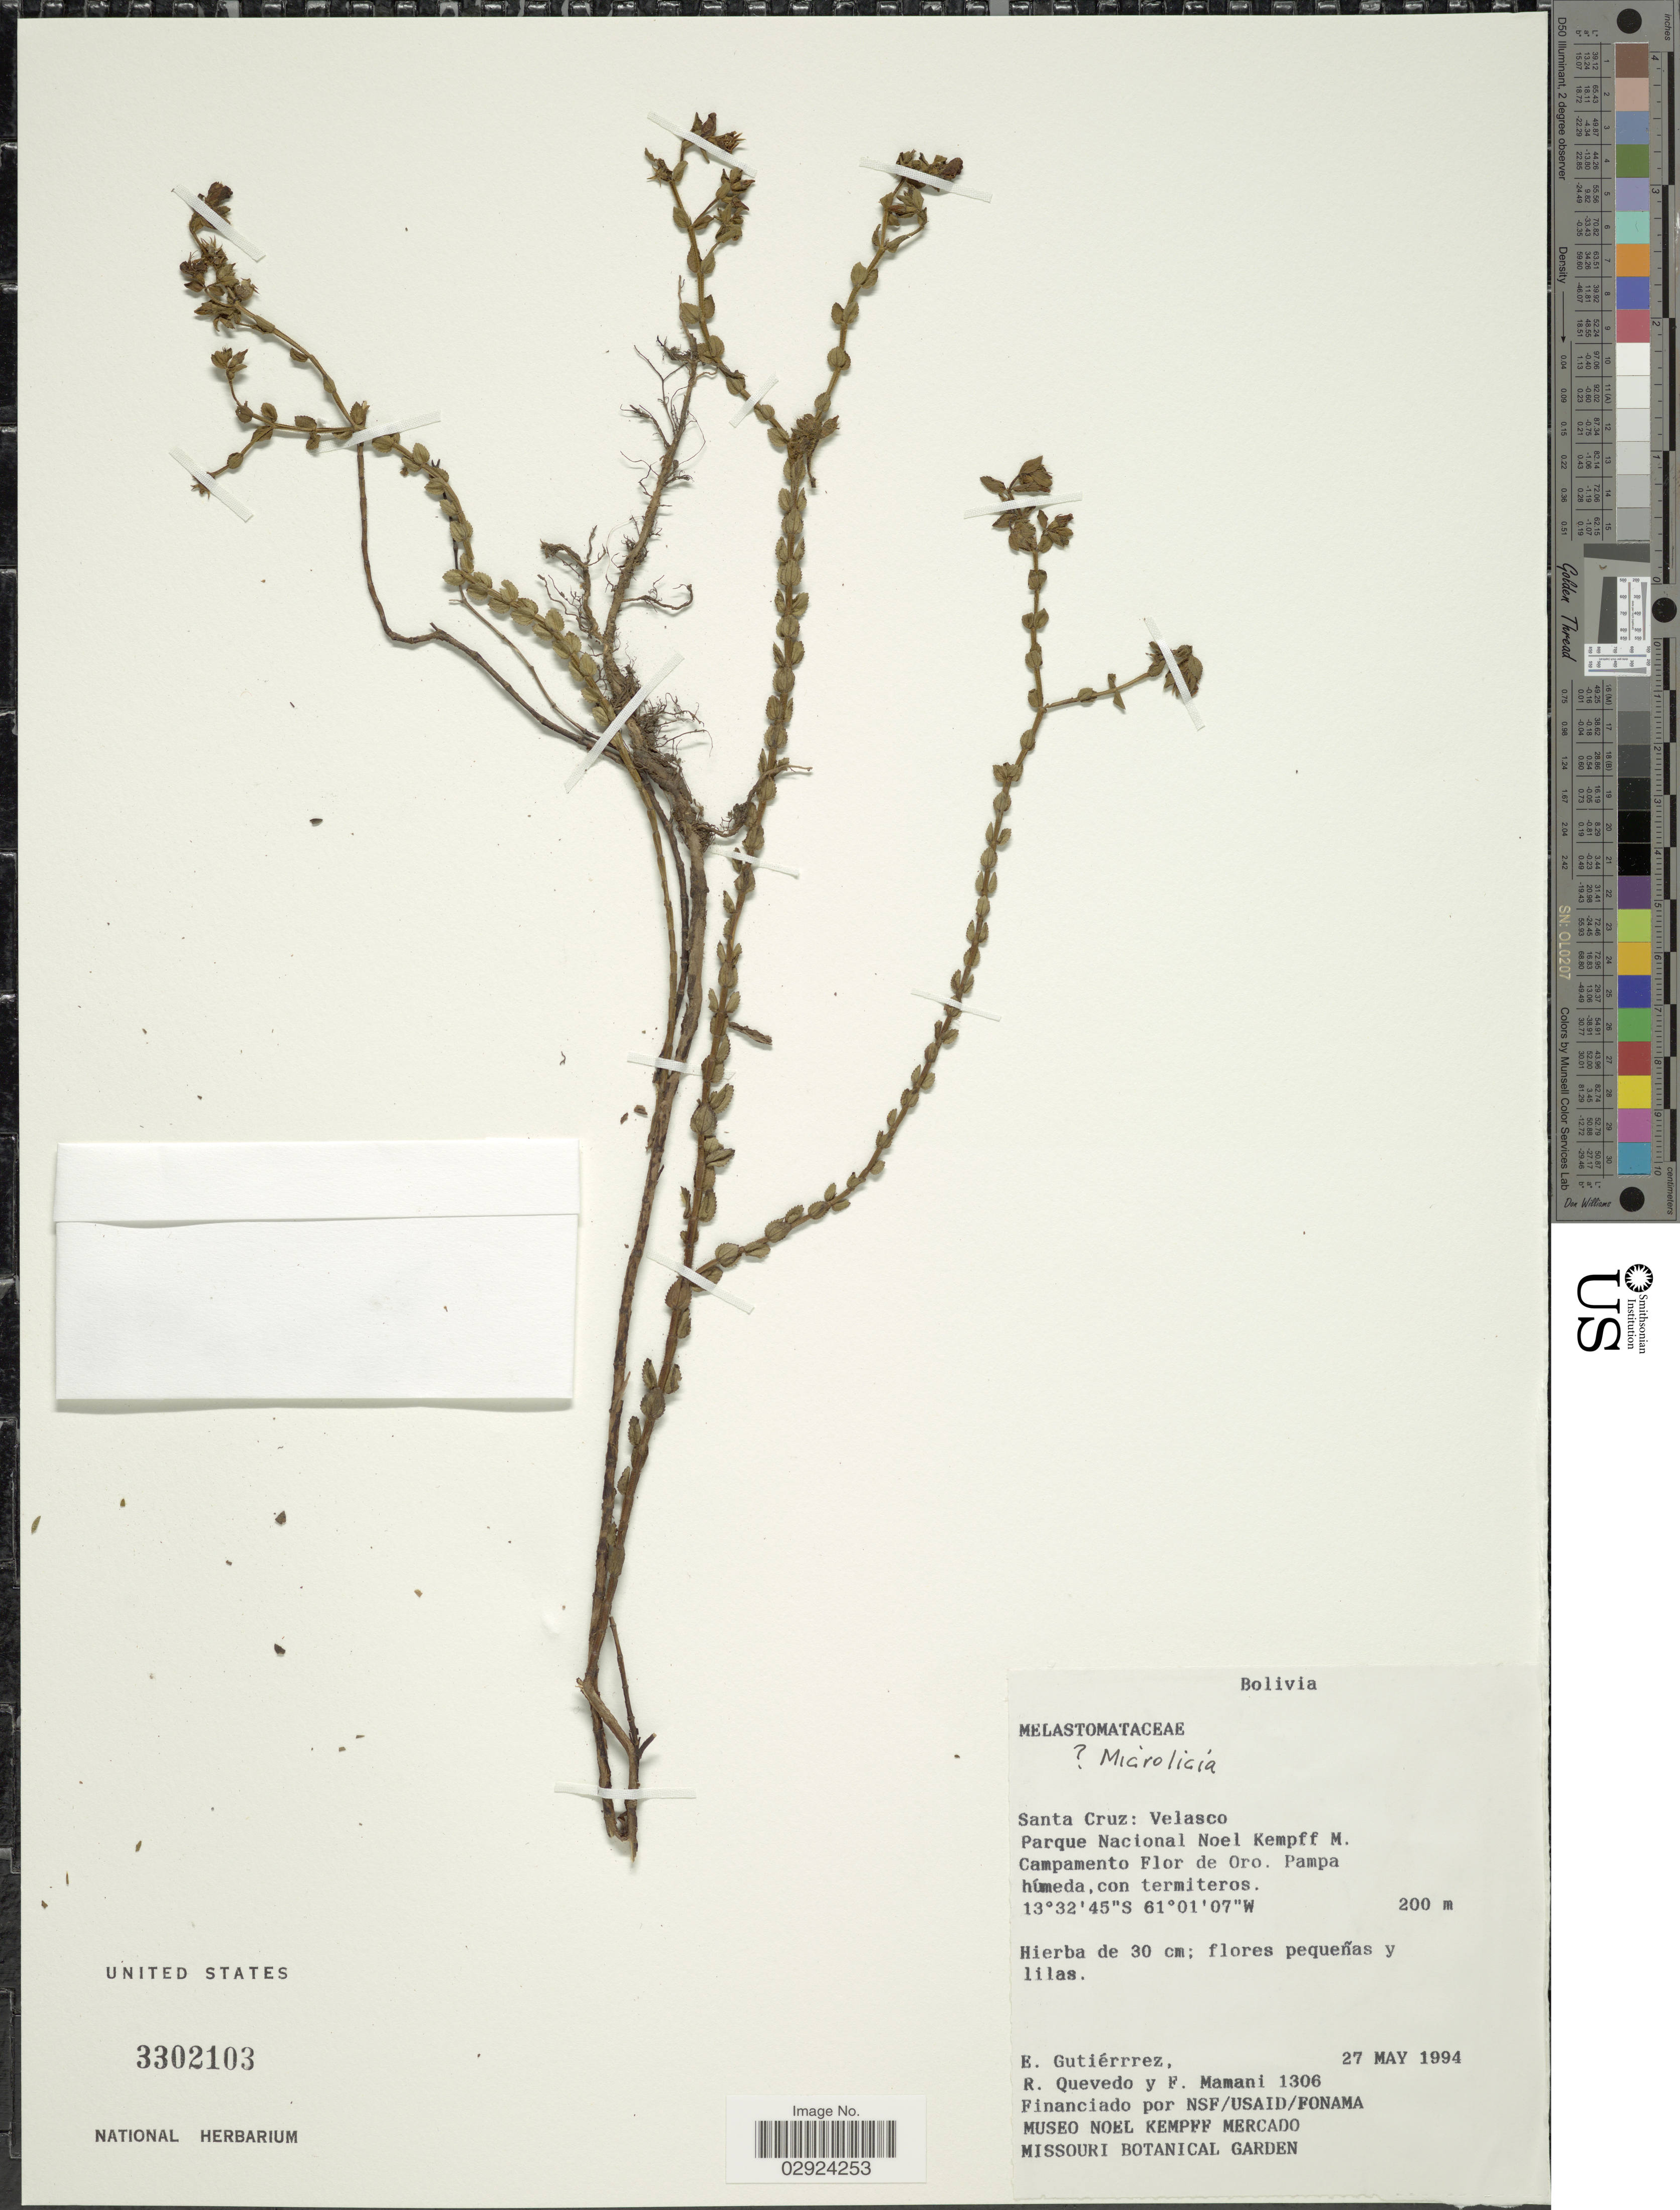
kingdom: Plantae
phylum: Tracheophyta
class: Magnoliopsida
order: Myrtales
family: Melastomataceae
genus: Microlicia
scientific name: Microlicia sp.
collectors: E. Gutiérrez, R. Quevedo & F. Mamani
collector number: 1306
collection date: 1994-05-27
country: Bolivia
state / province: Santa Cruz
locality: Santa Cruz: Velasco, Parque Nacional Noel Kempff M. Campamento Flor de Oro.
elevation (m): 200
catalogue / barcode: US 3302103